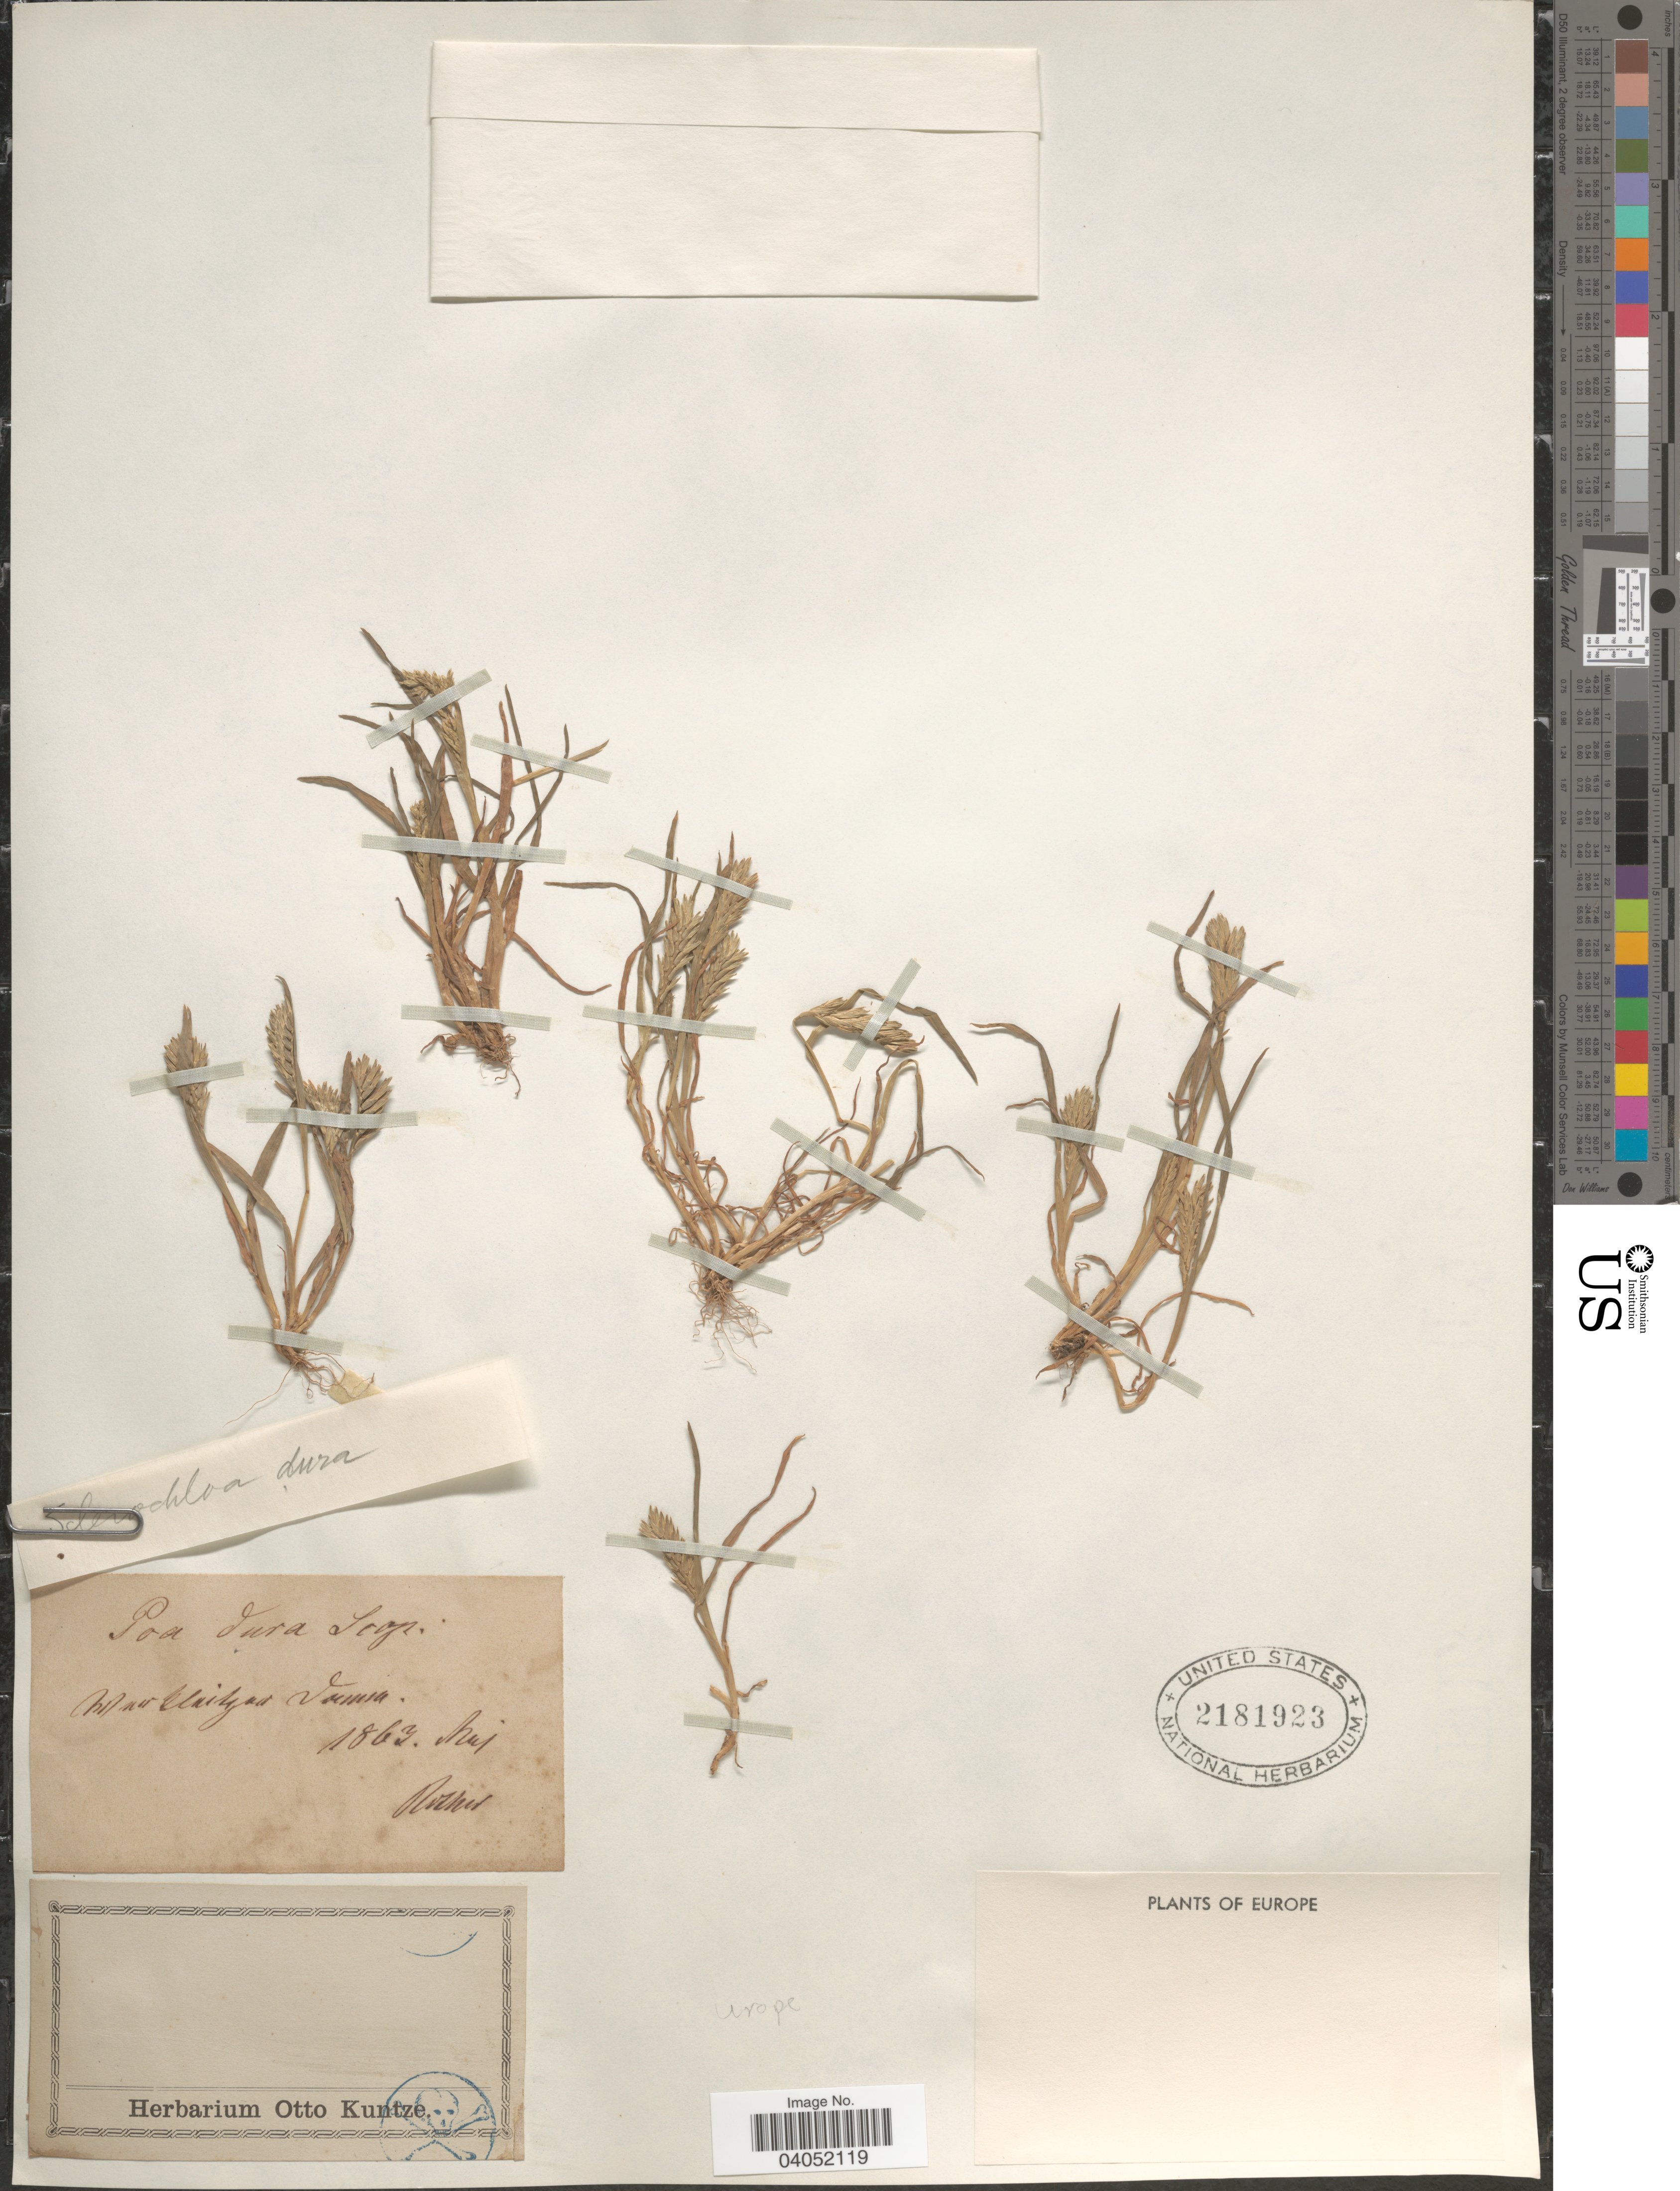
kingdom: Plantae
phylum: Tracheophyta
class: Liliopsida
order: Poales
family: Poaceae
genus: Sclerochloa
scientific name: Sclerochloa dura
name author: (L.) P. Beauv.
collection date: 1863-05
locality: [illegible text]. Europe.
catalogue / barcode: US 2181923